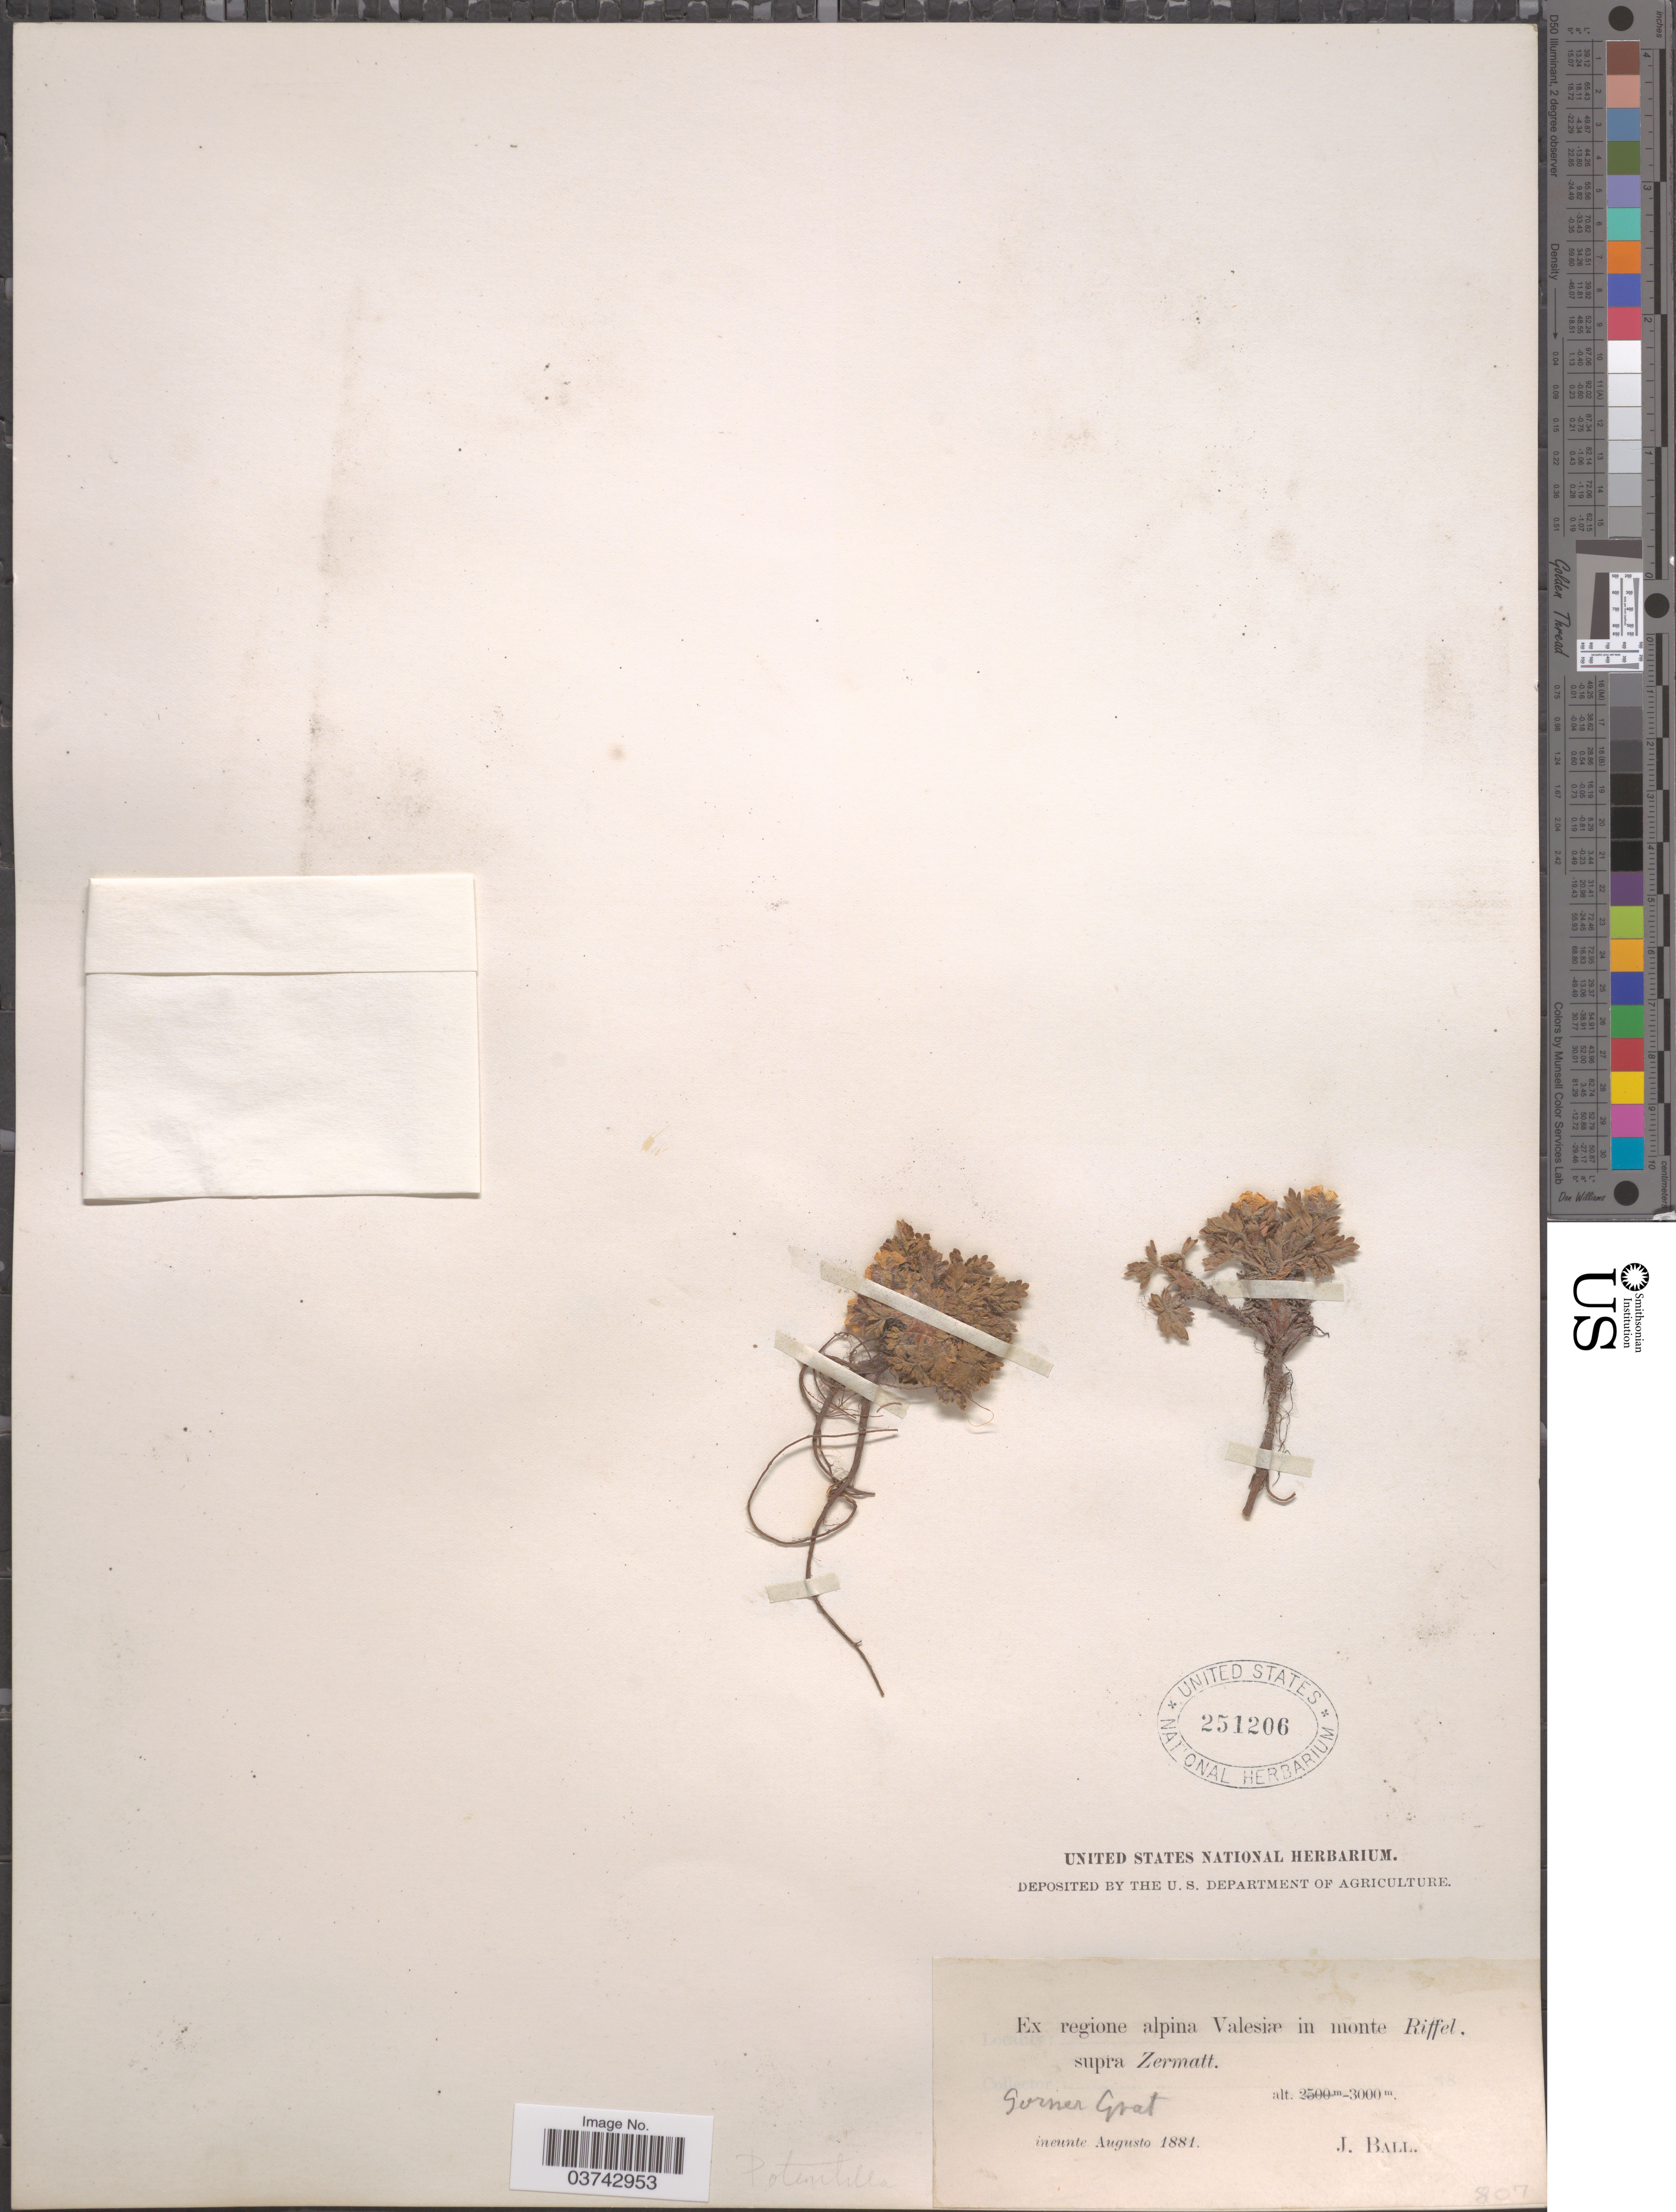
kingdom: Plantae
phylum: Tracheophyta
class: Magnoliopsida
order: Rosales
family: Rosaceae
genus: Potentilla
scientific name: Potentilla sp.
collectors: J. Ball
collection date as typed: Ineunte Augusto 1881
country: Switzerland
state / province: Valais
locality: Ex regione alpina Valesiæ in monte Riffel, supra Zermatt. Gorner Grat.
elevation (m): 3000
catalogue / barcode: US 251206